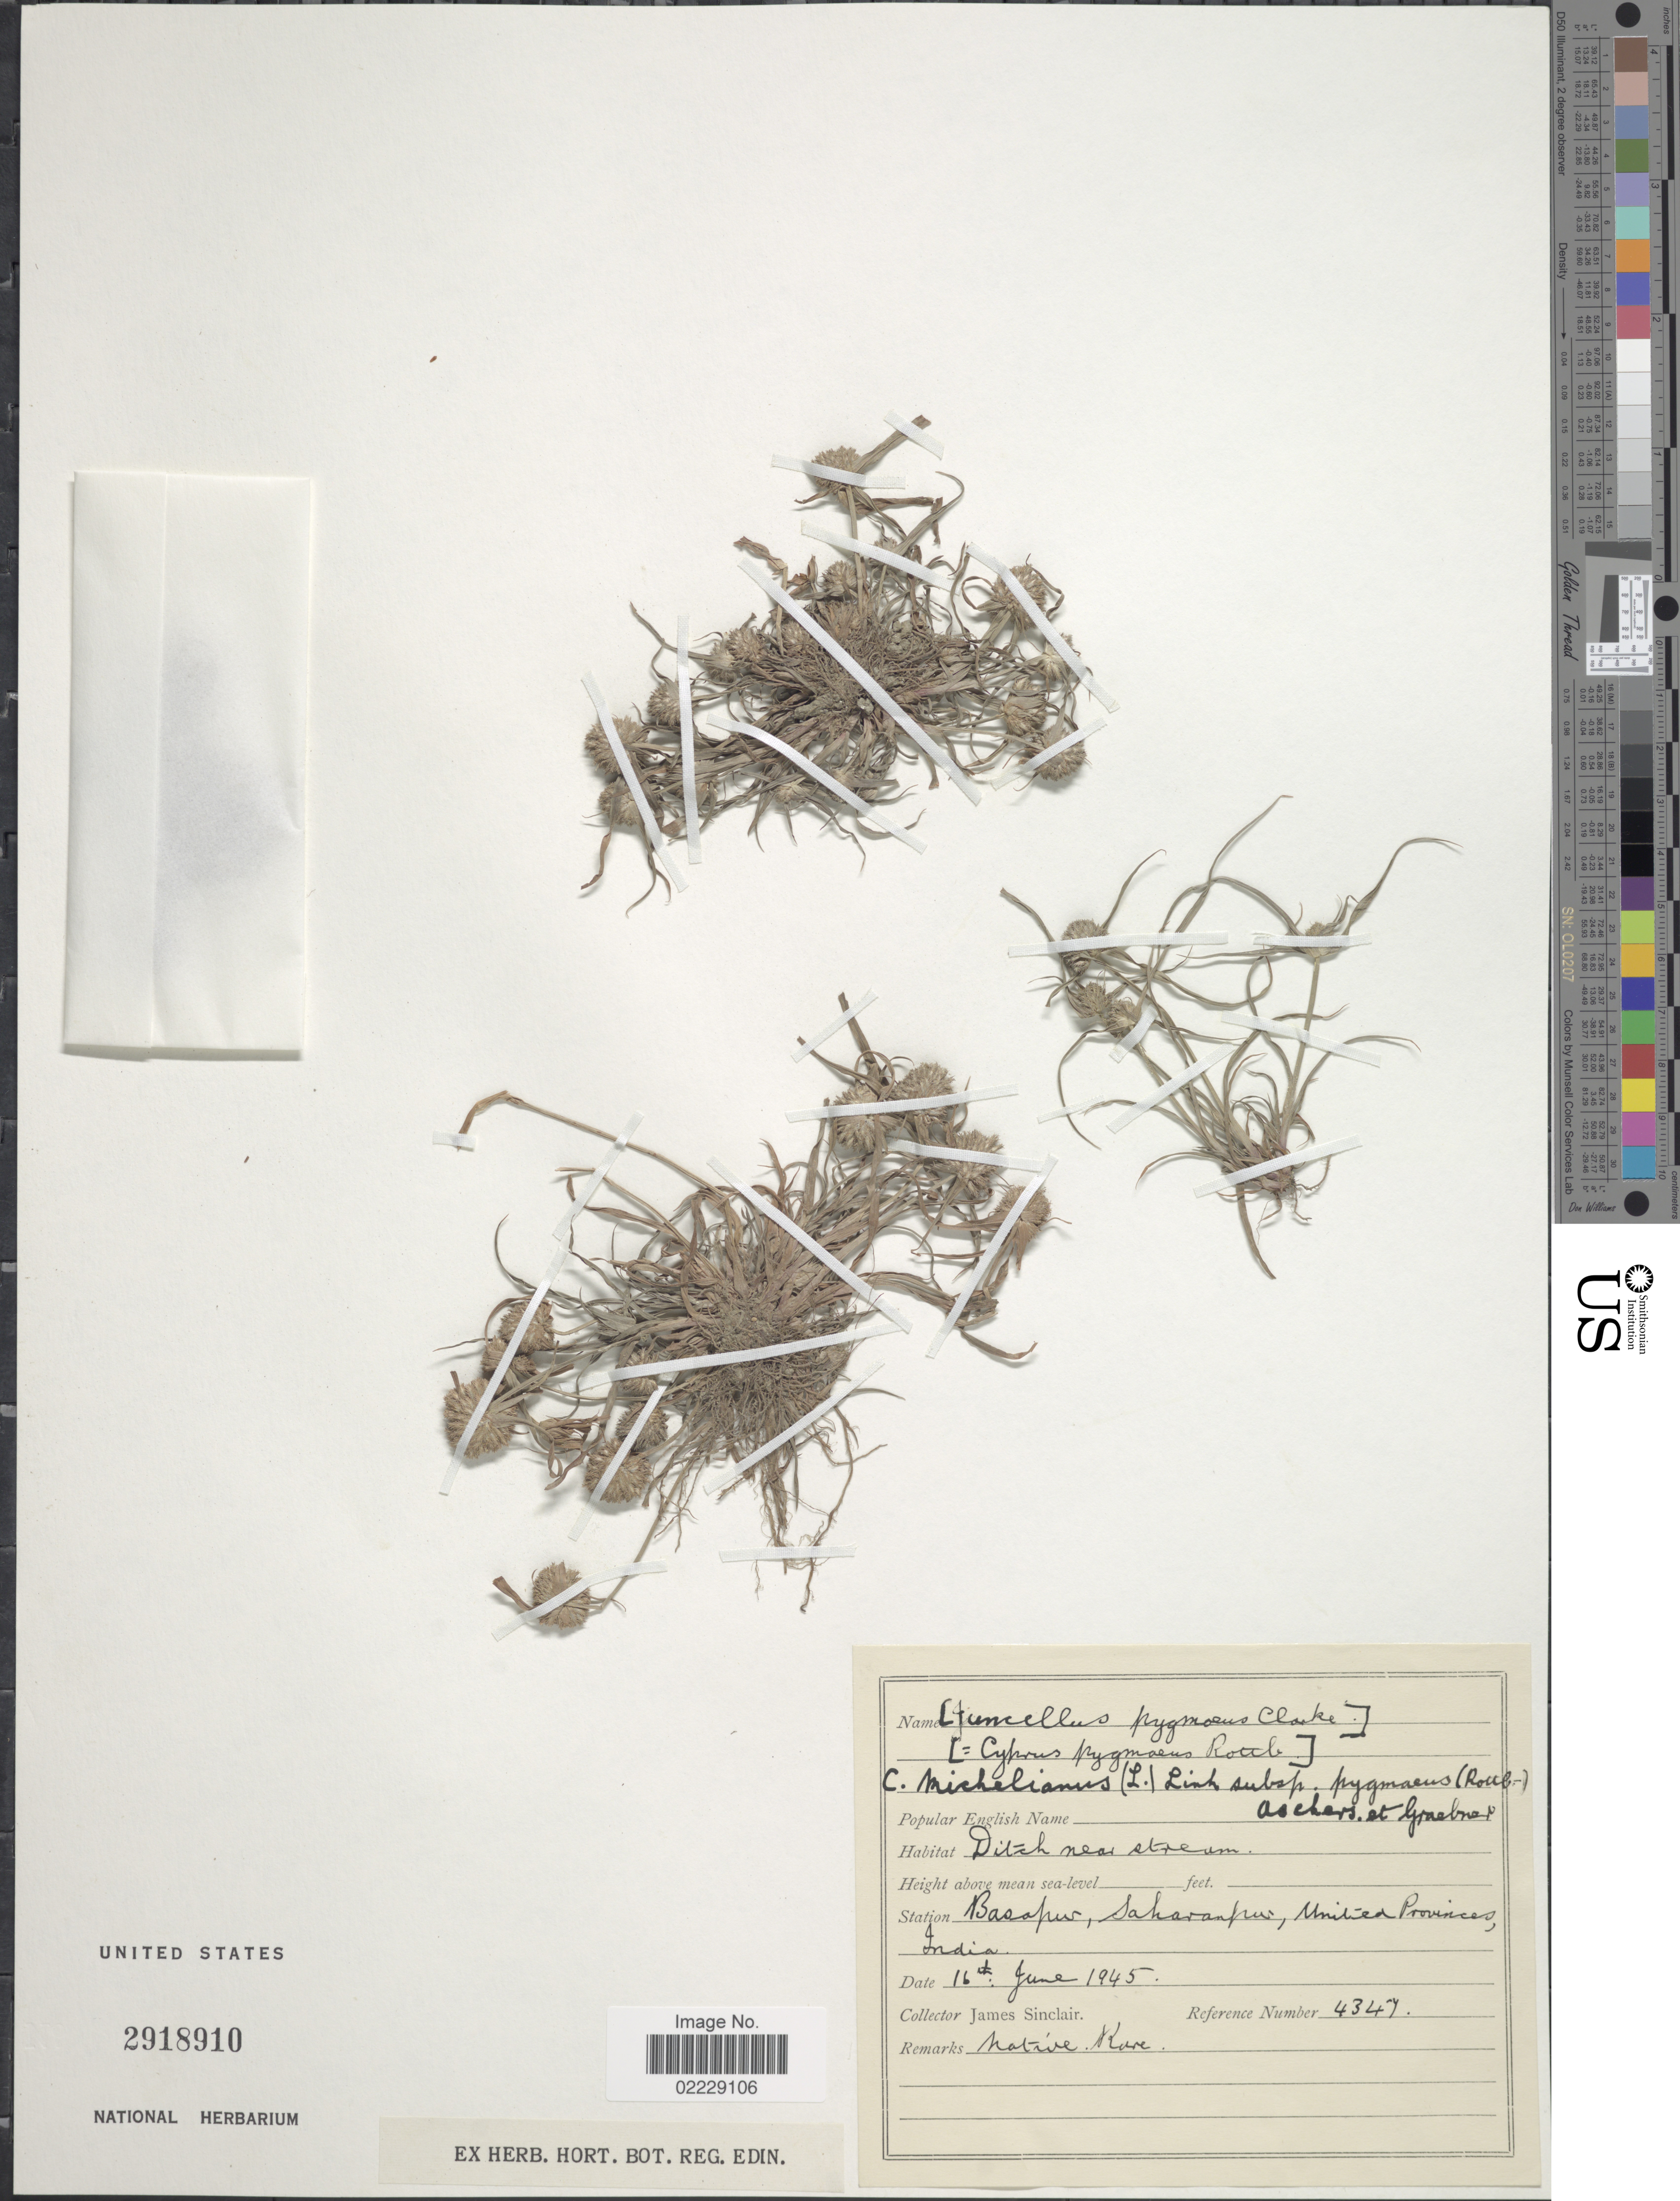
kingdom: Plantae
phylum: Tracheophyta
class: Liliopsida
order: Poales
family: Cyperaceae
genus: Cyperus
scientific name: Cyperus pygmaeus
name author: Rottb.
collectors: J. Sinclair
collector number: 4347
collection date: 1945-06-16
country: India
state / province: Karnataka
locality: Ditch near stream, Basapur, Saharanpur, United Provinces.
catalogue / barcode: US 2918910